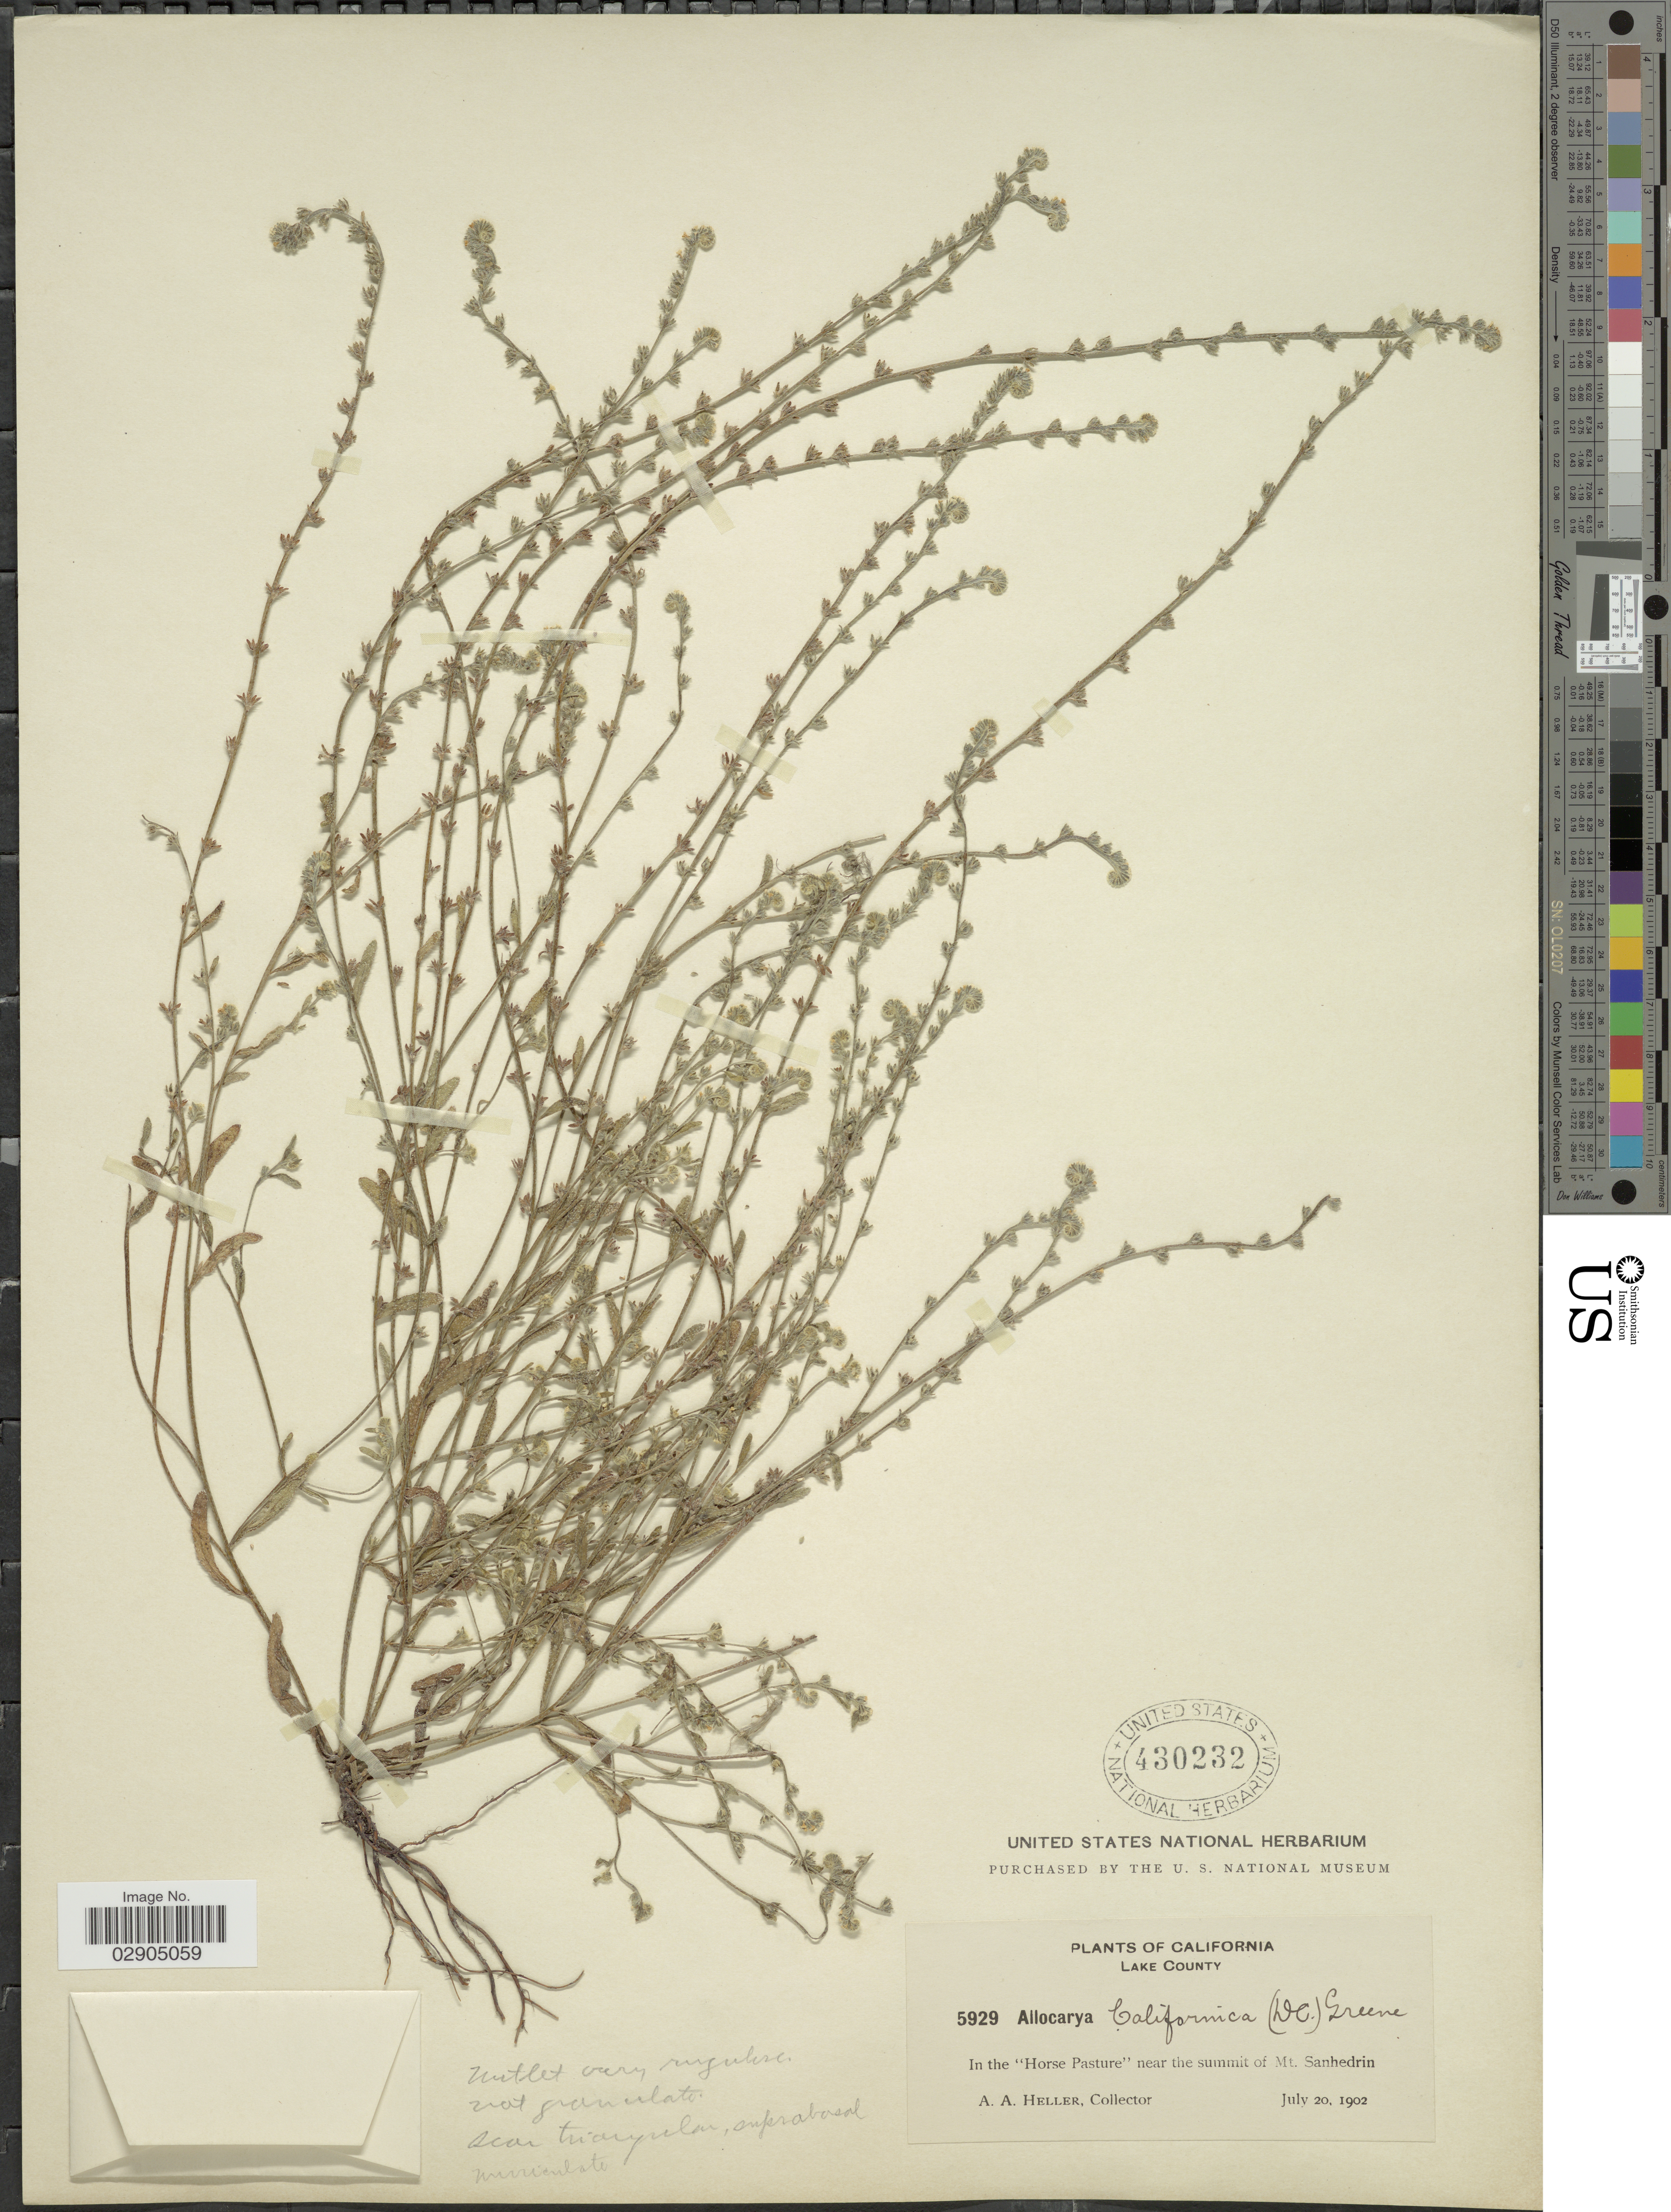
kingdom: Plantae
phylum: Tracheophyta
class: Magnoliopsida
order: Boraginales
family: Boraginaceae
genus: Allocarya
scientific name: Allocarya californica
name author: (Fisch. & C.A. Mey.) Greene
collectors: A. A. Heller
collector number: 5929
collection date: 1902-07-20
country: United States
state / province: California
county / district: Lake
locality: Lake County. In the "Horse Pasture" near the summit of Mt. Sanhedrin.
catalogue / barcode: US 430232